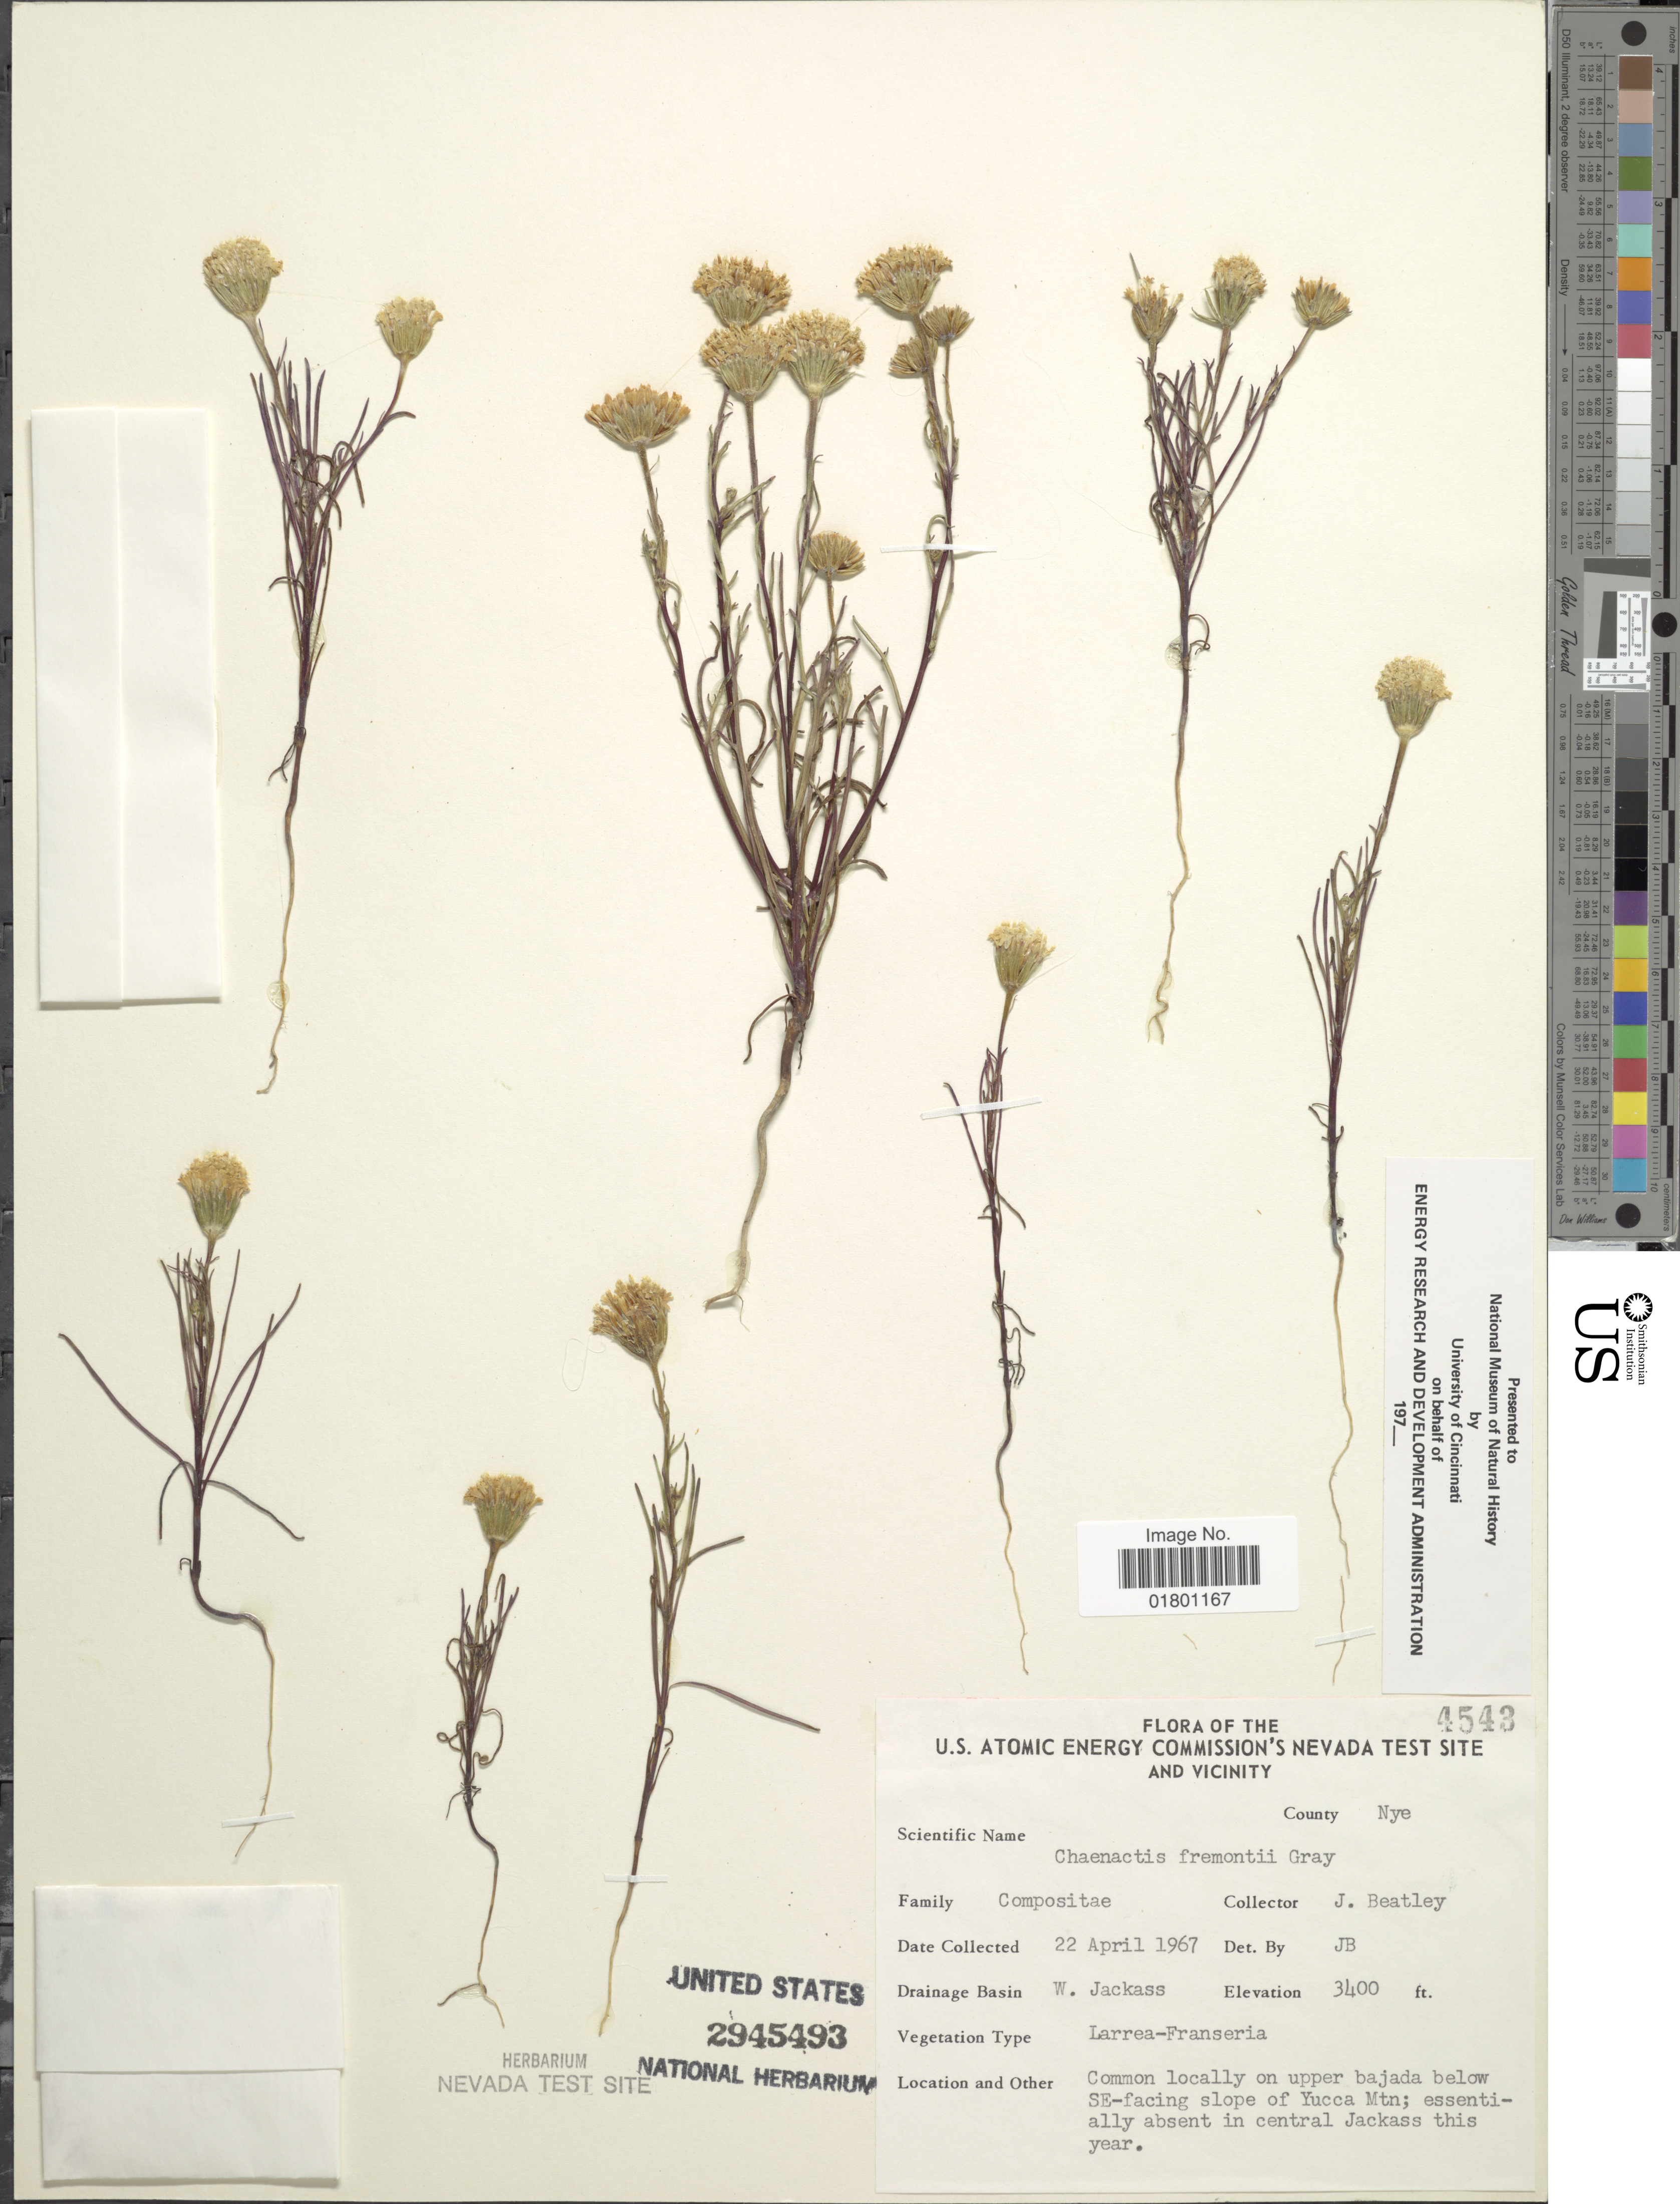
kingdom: Plantae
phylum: Tracheophyta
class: Magnoliopsida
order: Asterales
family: Asteraceae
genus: Chaenactis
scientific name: Chaenactis fremontii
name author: A. Gray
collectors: J. C. Beatley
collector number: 4543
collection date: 1967-04-22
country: United States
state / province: Nevada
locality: U.S. Atomic Energy Commission's Nevada Test Site and Vicinity, County Nye, W. Jackass, common locally on upper bajada below SE-facing slope of Yucca Mtn; essentially absent in central Jackass this year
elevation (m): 1036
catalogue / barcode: US 2945493